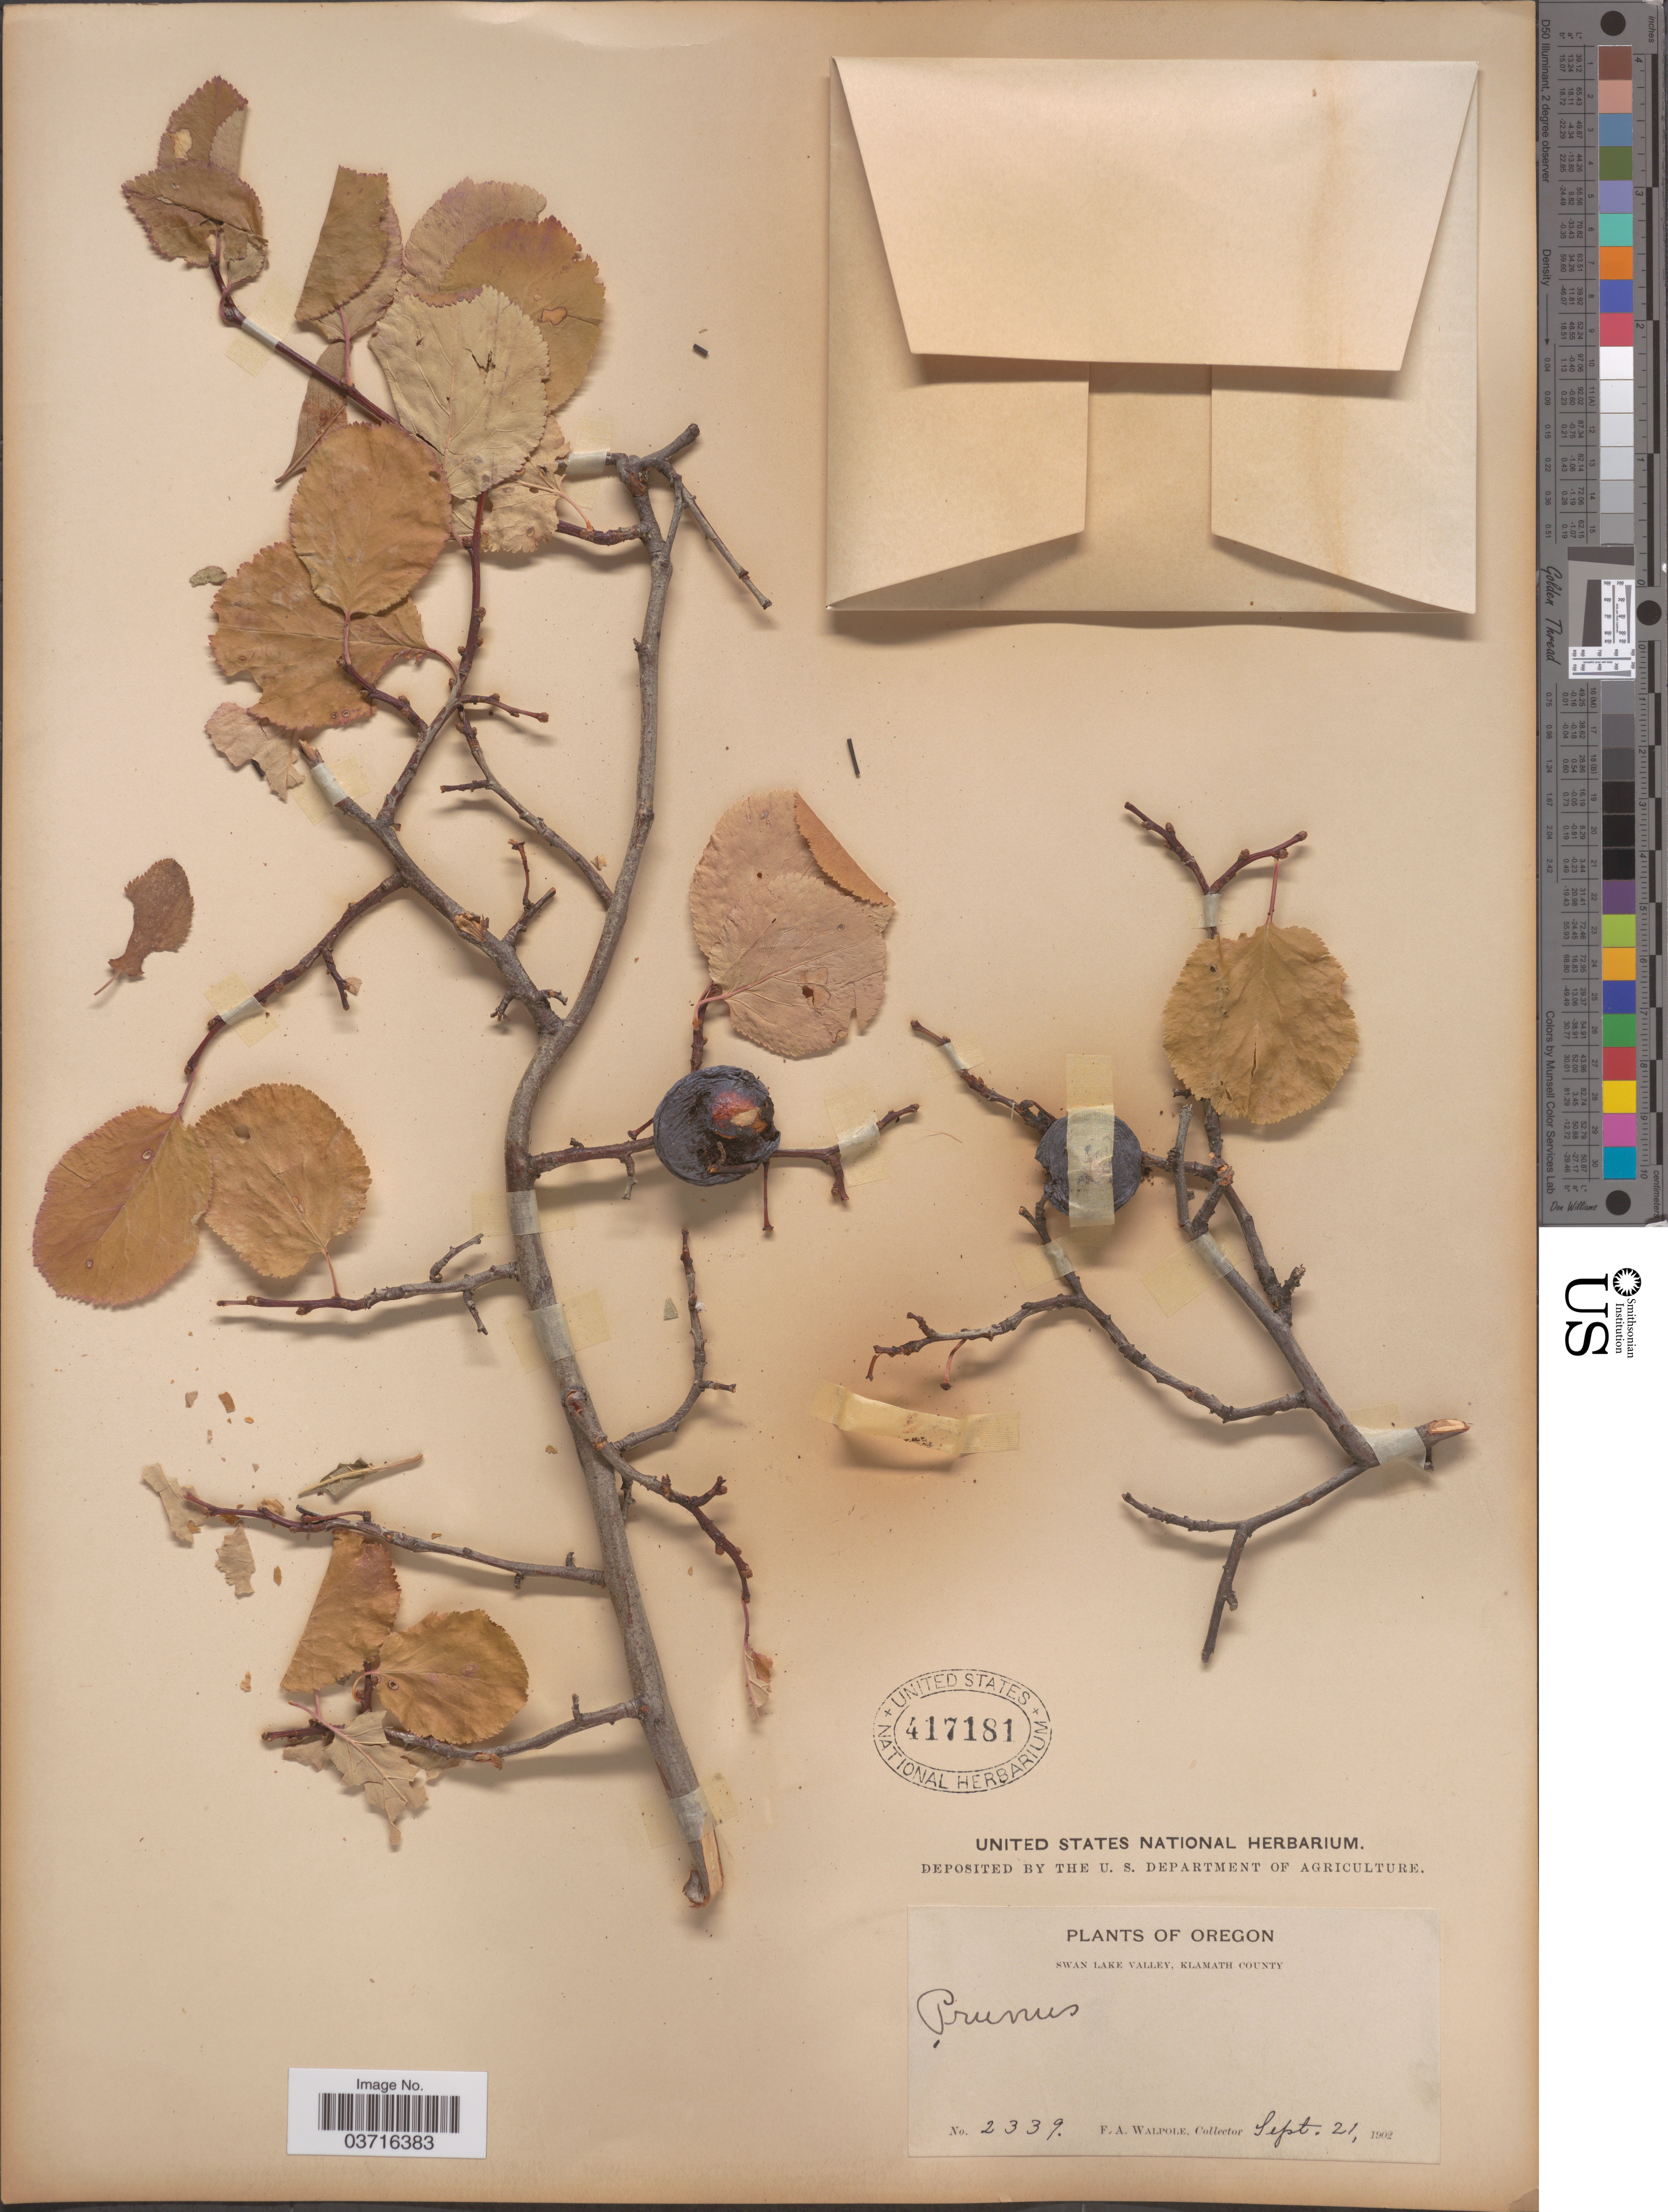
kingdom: Plantae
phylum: Tracheophyta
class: Magnoliopsida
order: Rosales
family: Rosaceae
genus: Prunus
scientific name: Prunus subcordata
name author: Benth.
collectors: F. Walpole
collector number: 2339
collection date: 1902-09-21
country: United States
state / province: Oregon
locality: Swan Lake Valley, Klamath County.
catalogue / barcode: US 417181